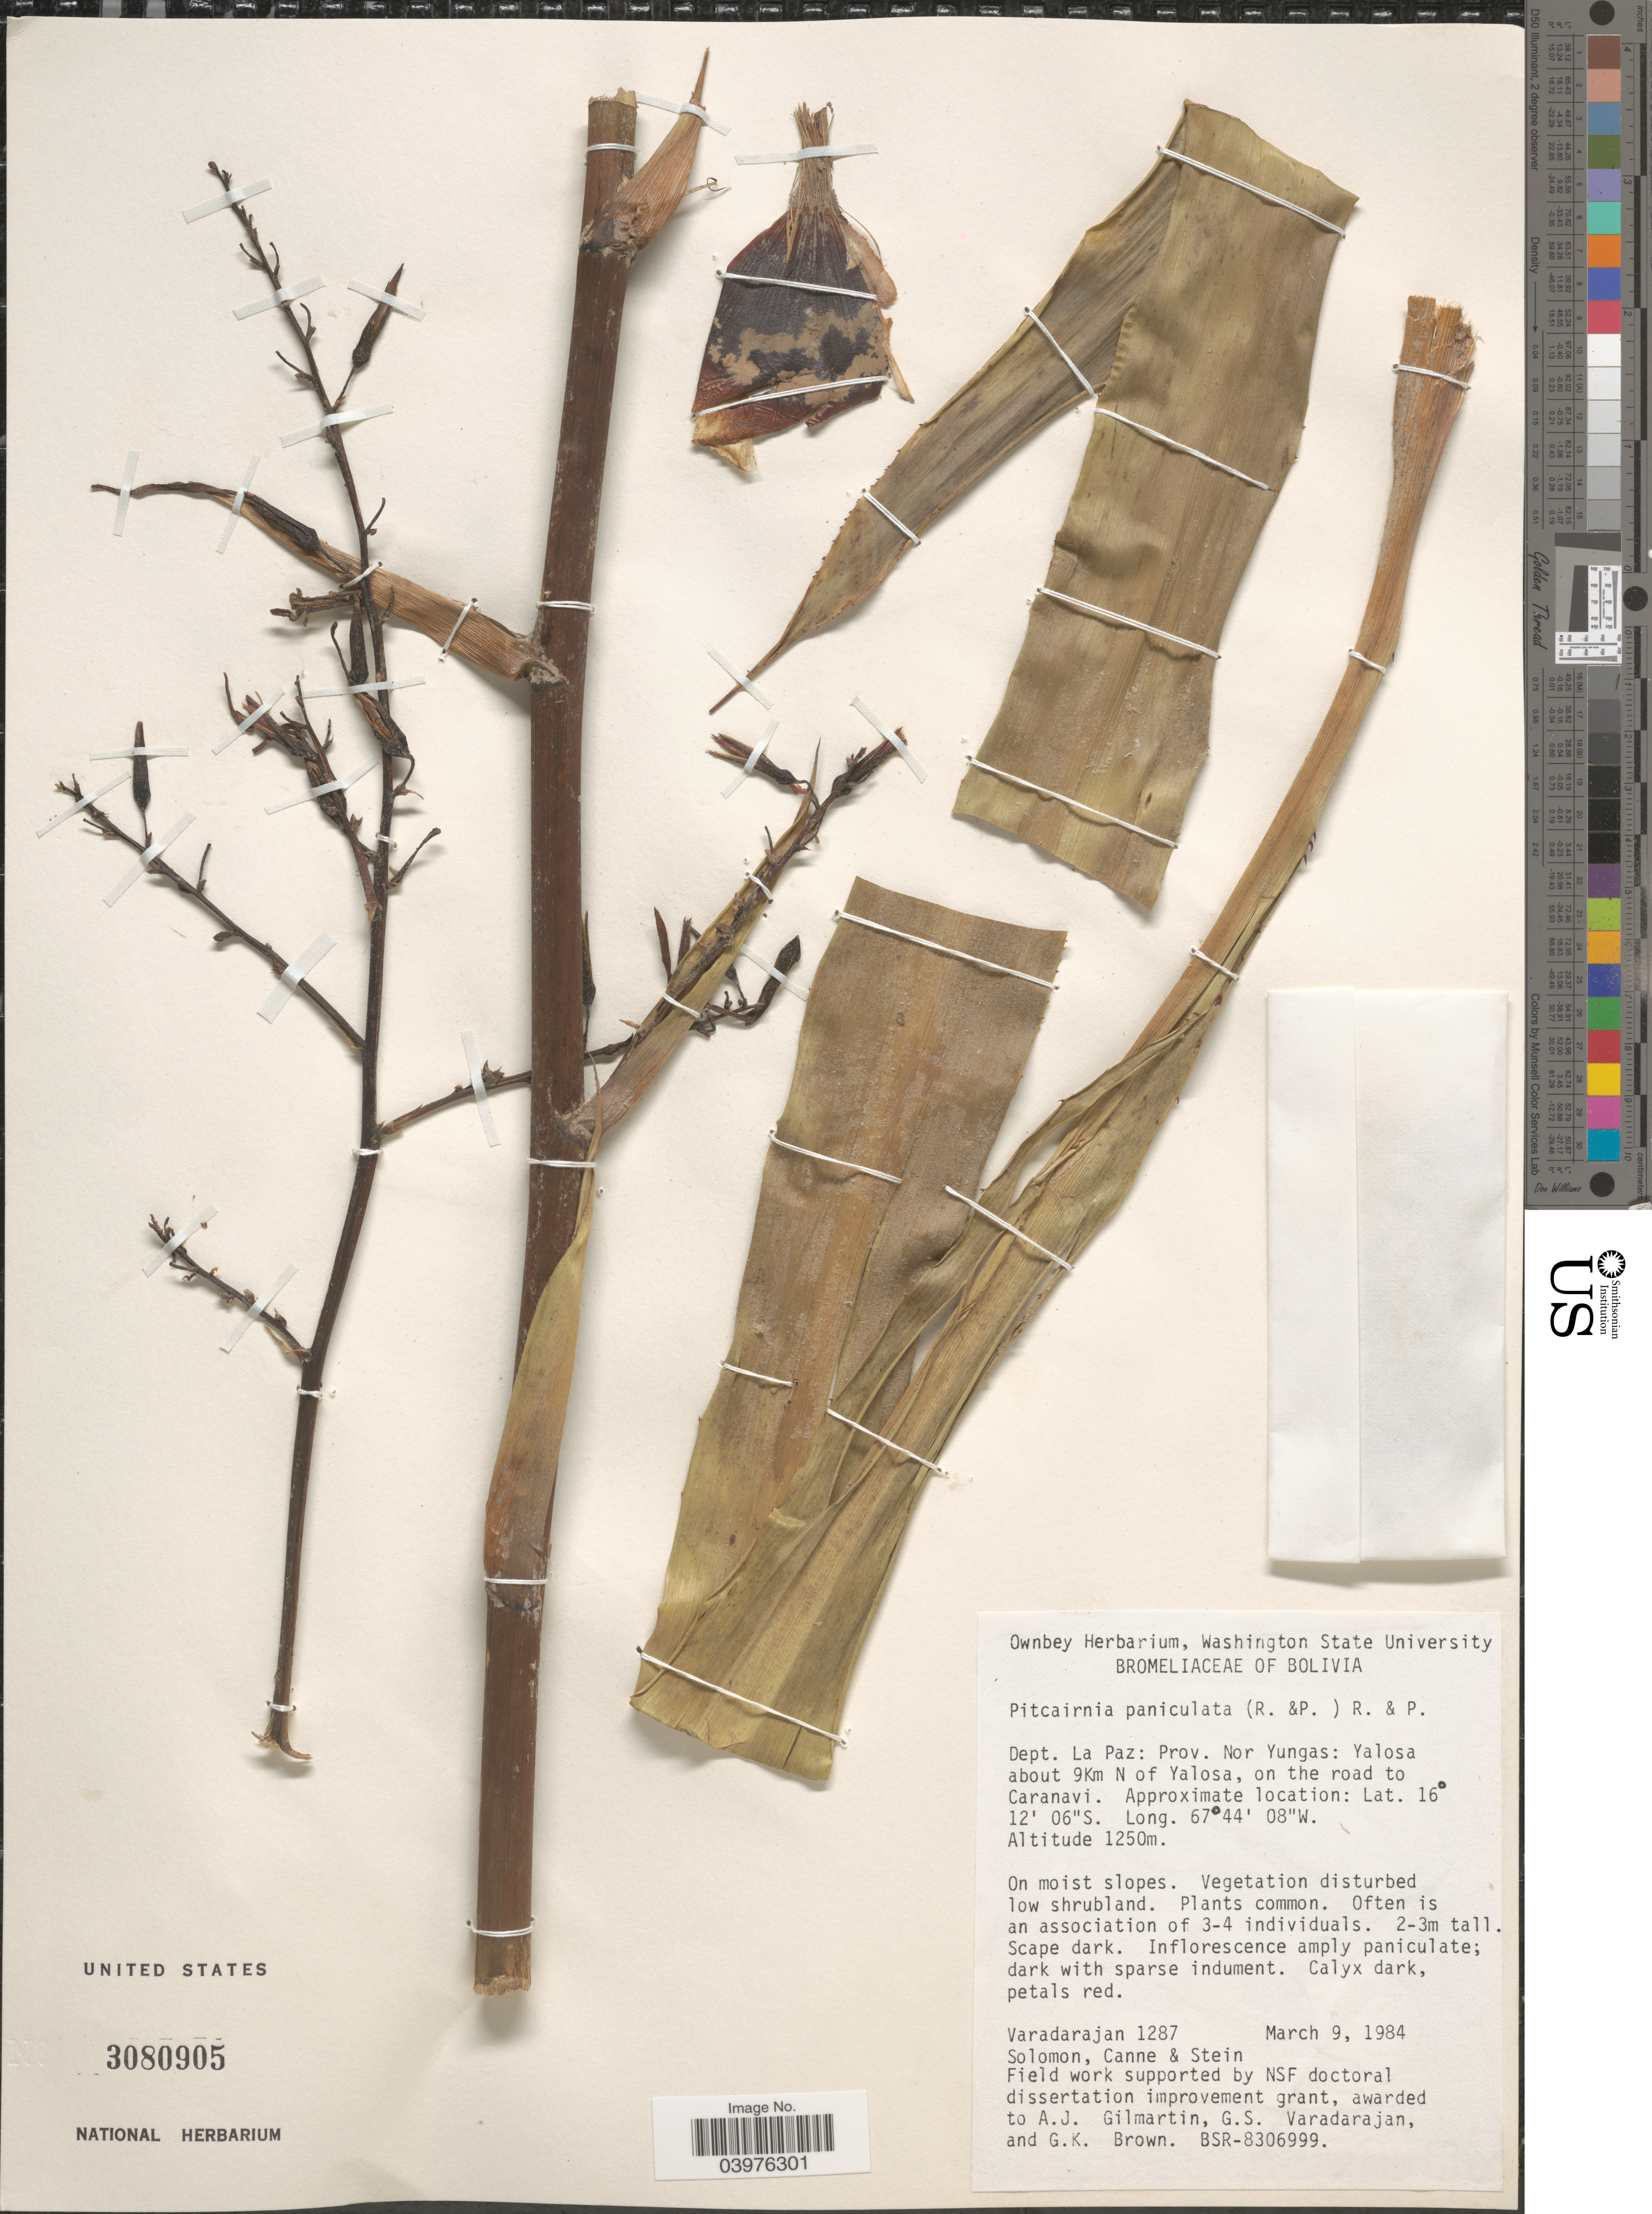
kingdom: Plantae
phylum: Tracheophyta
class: Liliopsida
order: Poales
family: Bromeliaceae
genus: Pitcairnia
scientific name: Pitcairnia paniculata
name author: (Ruiz & Pav.) Ruiz & Pav.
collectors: G. S. Varadarajan, Solomon, Canne & Stein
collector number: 1287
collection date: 1984-03-09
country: Bolivia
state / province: La Paz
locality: Dept. La Paz: Prov. Nor Yungas; Yalosa about 9Km N of Yalosa, on the road to Caranavi.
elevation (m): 1250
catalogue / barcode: US 3080905